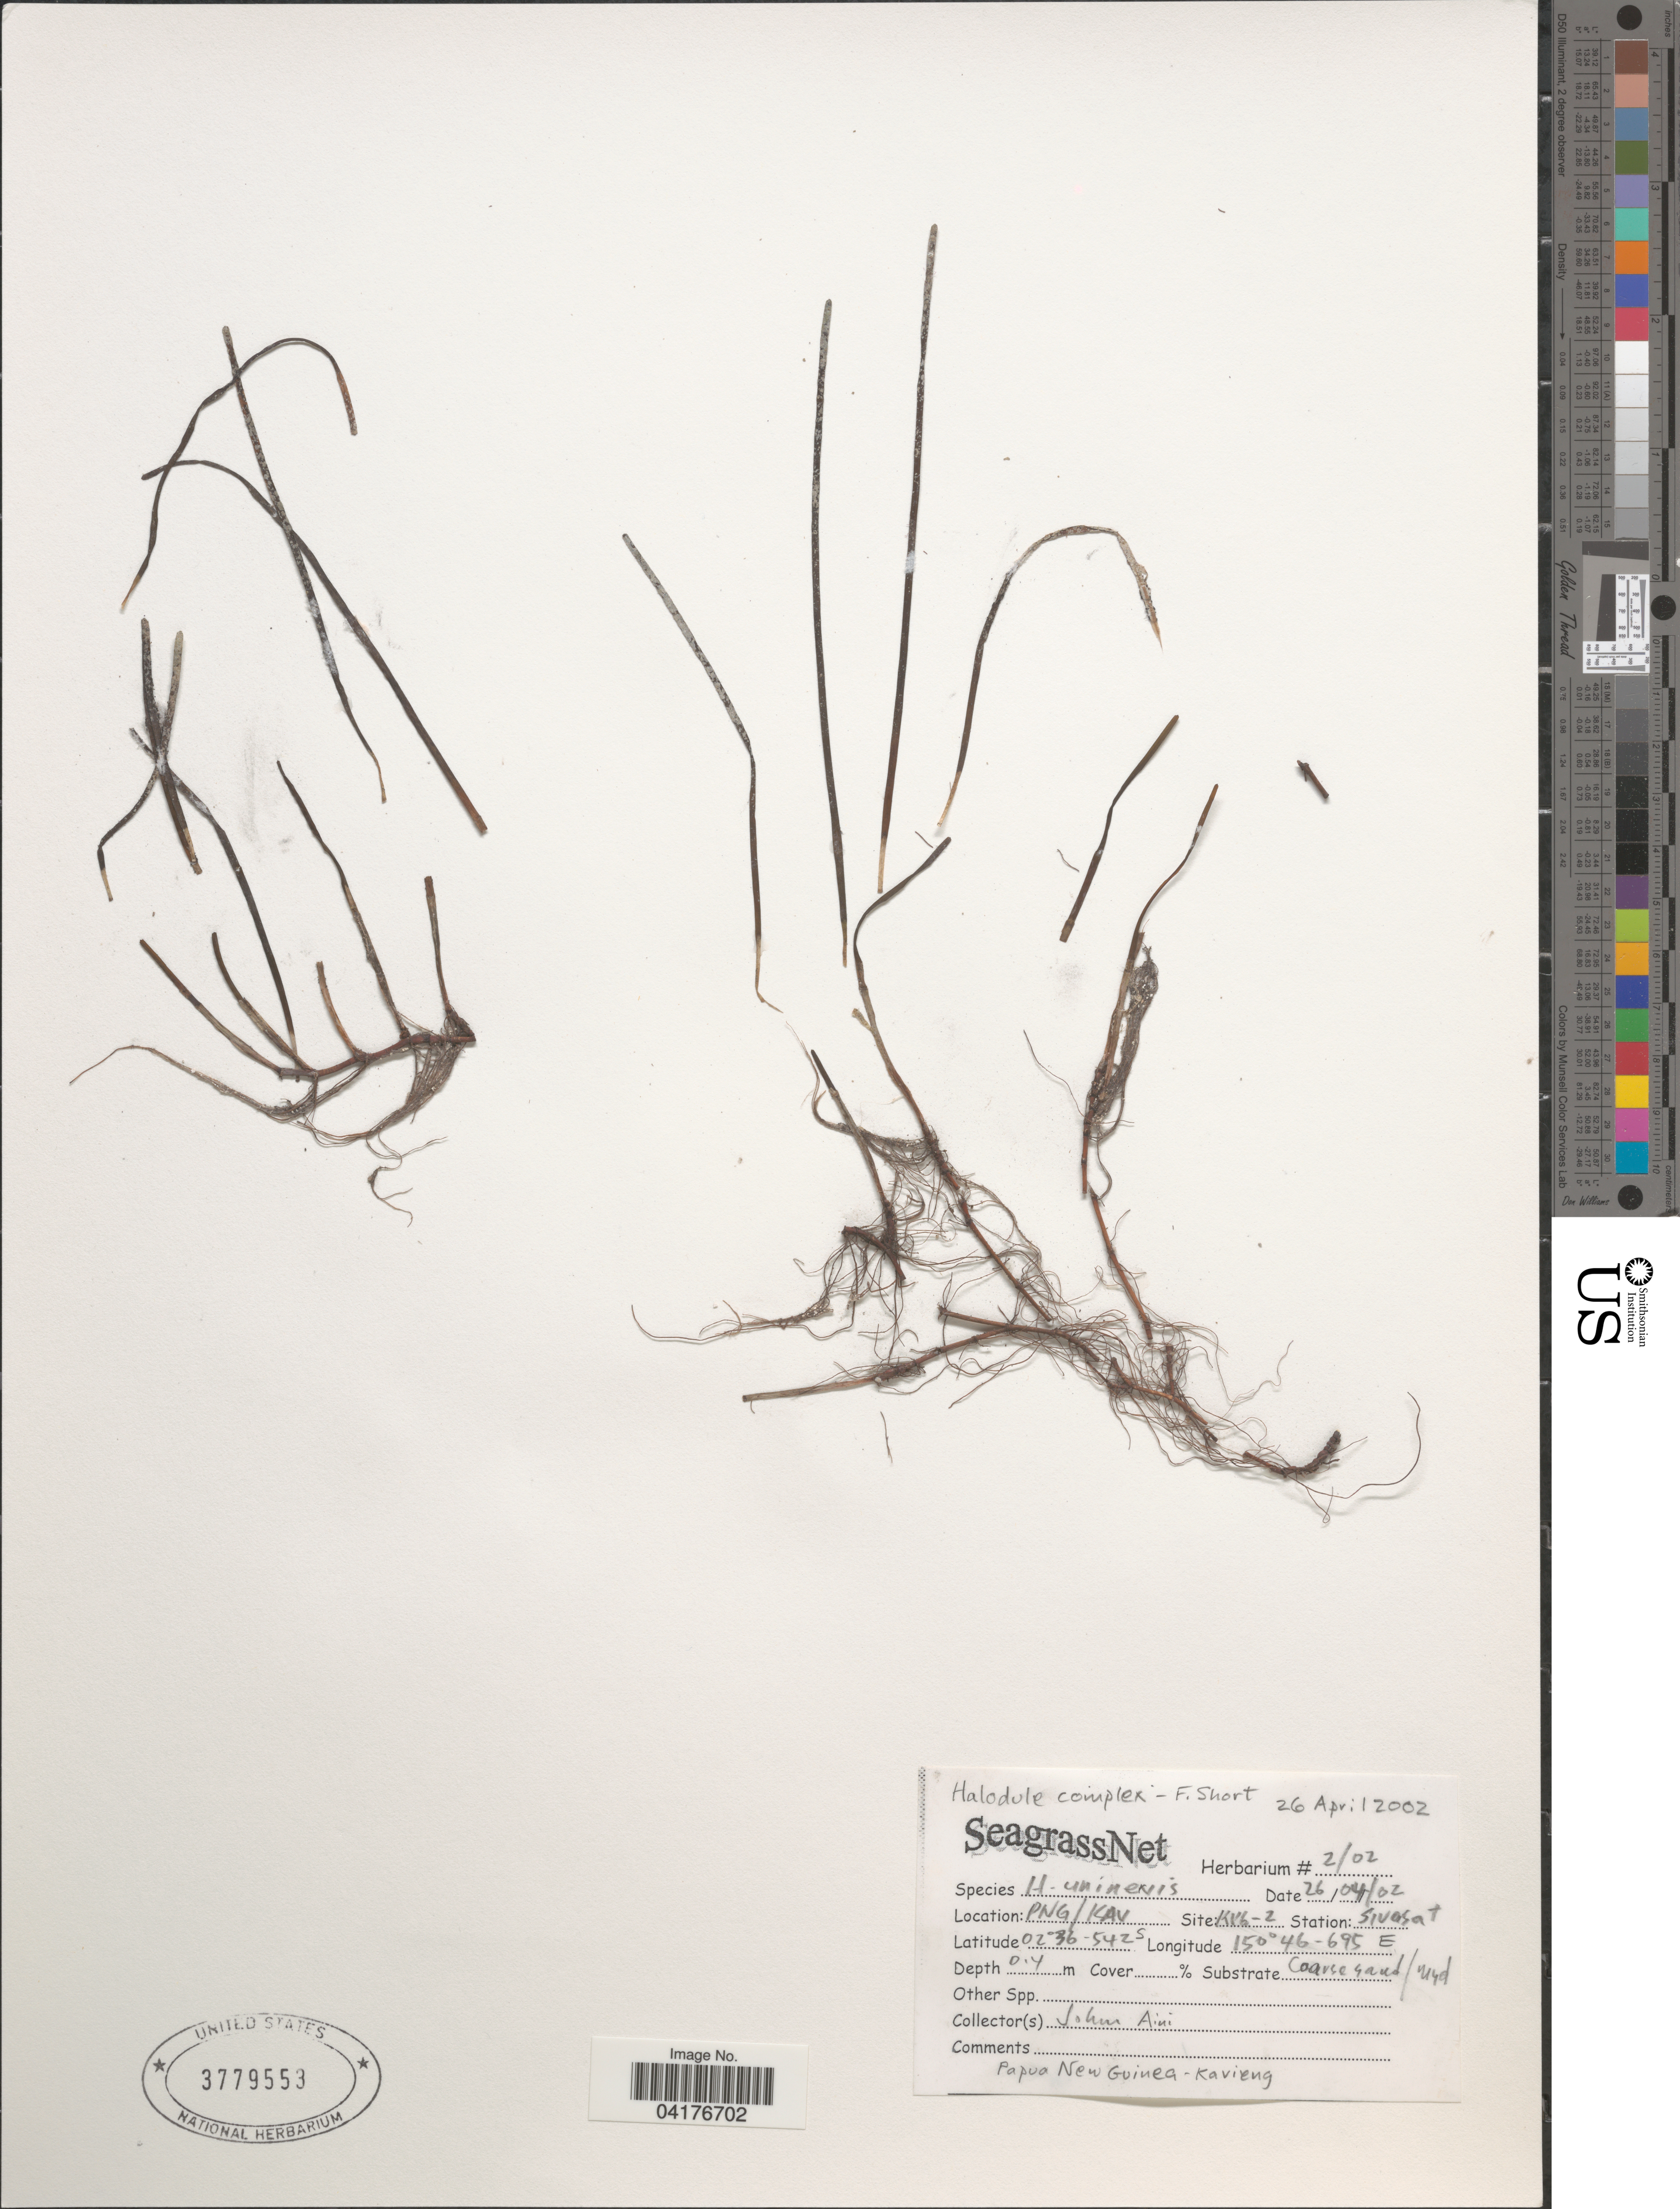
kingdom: Plantae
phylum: Tracheophyta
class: Liliopsida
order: Alismatales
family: Cymodoceaceae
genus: Halodule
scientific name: Halodule uninervis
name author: (Forssk.) Asch.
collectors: J. Aini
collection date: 2002-04-26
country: Papua New Guinea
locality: KAV. Site: KV6-2 Station: Sivasat. Kavieng.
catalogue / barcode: US 3779553